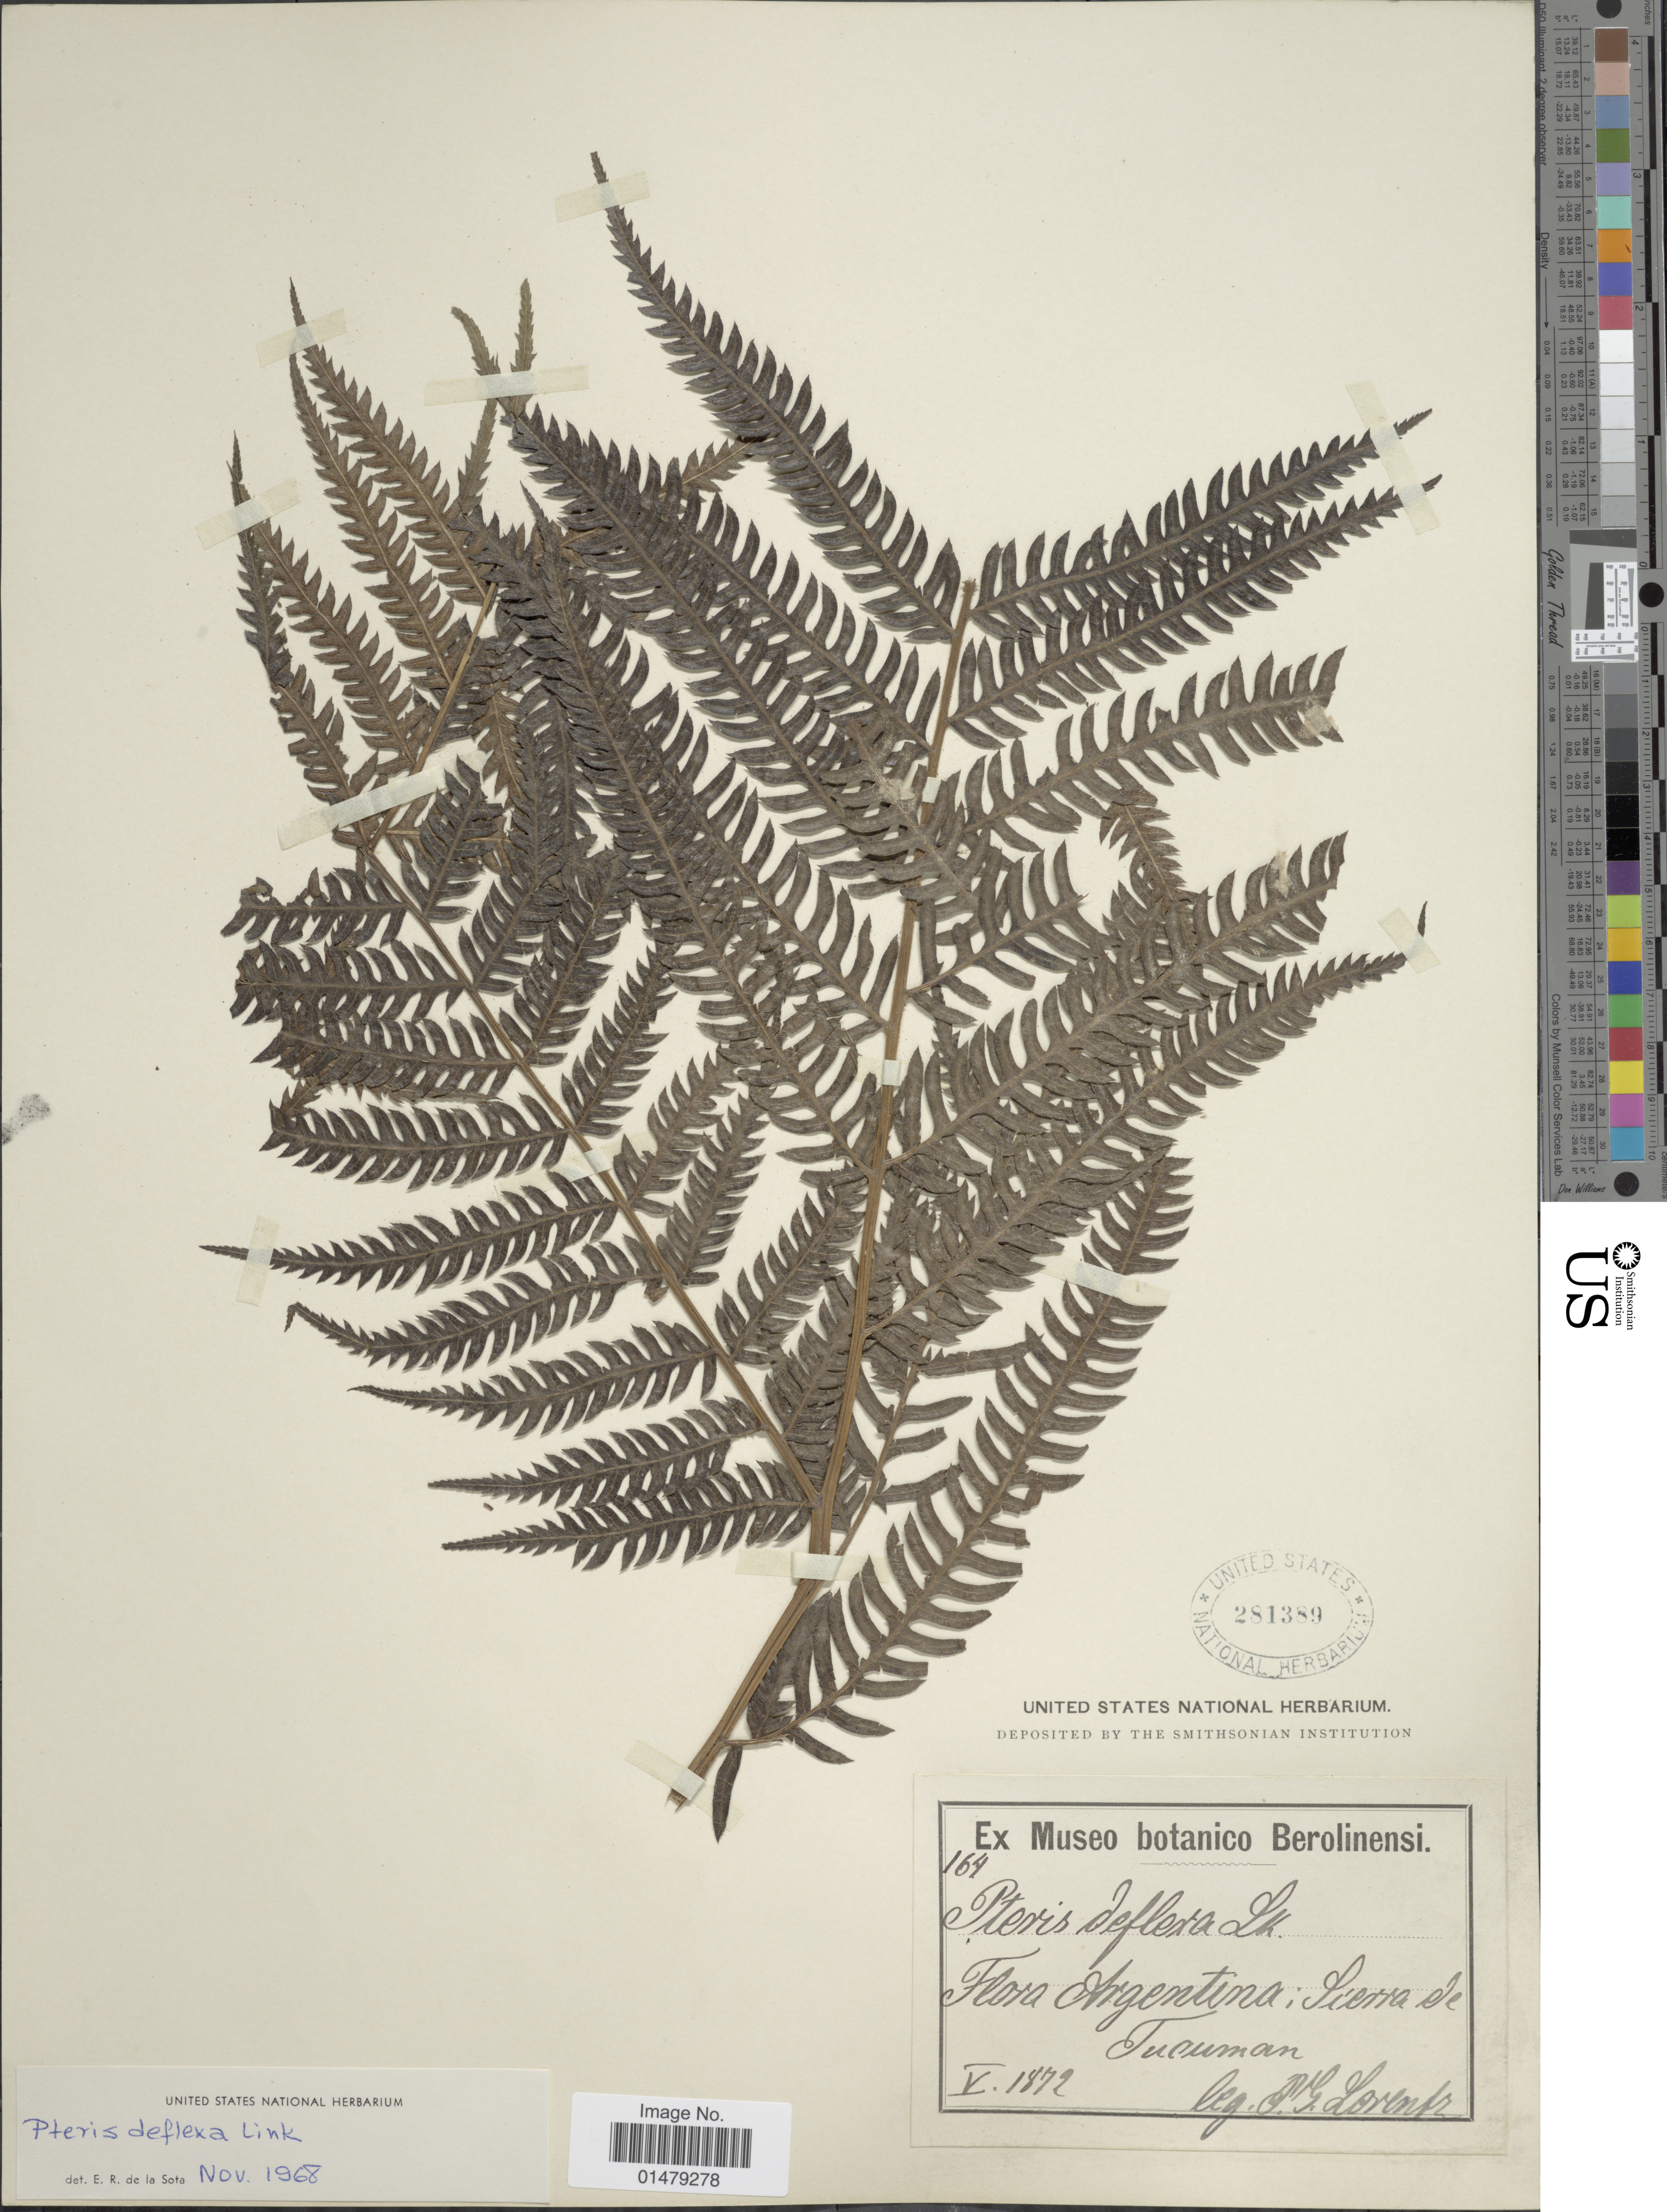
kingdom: Plantae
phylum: Tracheophyta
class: Polypodiopsida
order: Polypodiales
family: Pteridaceae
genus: Pteris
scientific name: Pteris deflexa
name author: Link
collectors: P. G. Lorentz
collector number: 164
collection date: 1872-05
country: Argentina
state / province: Tucuman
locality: Sierra de Tucuman.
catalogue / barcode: US 281389